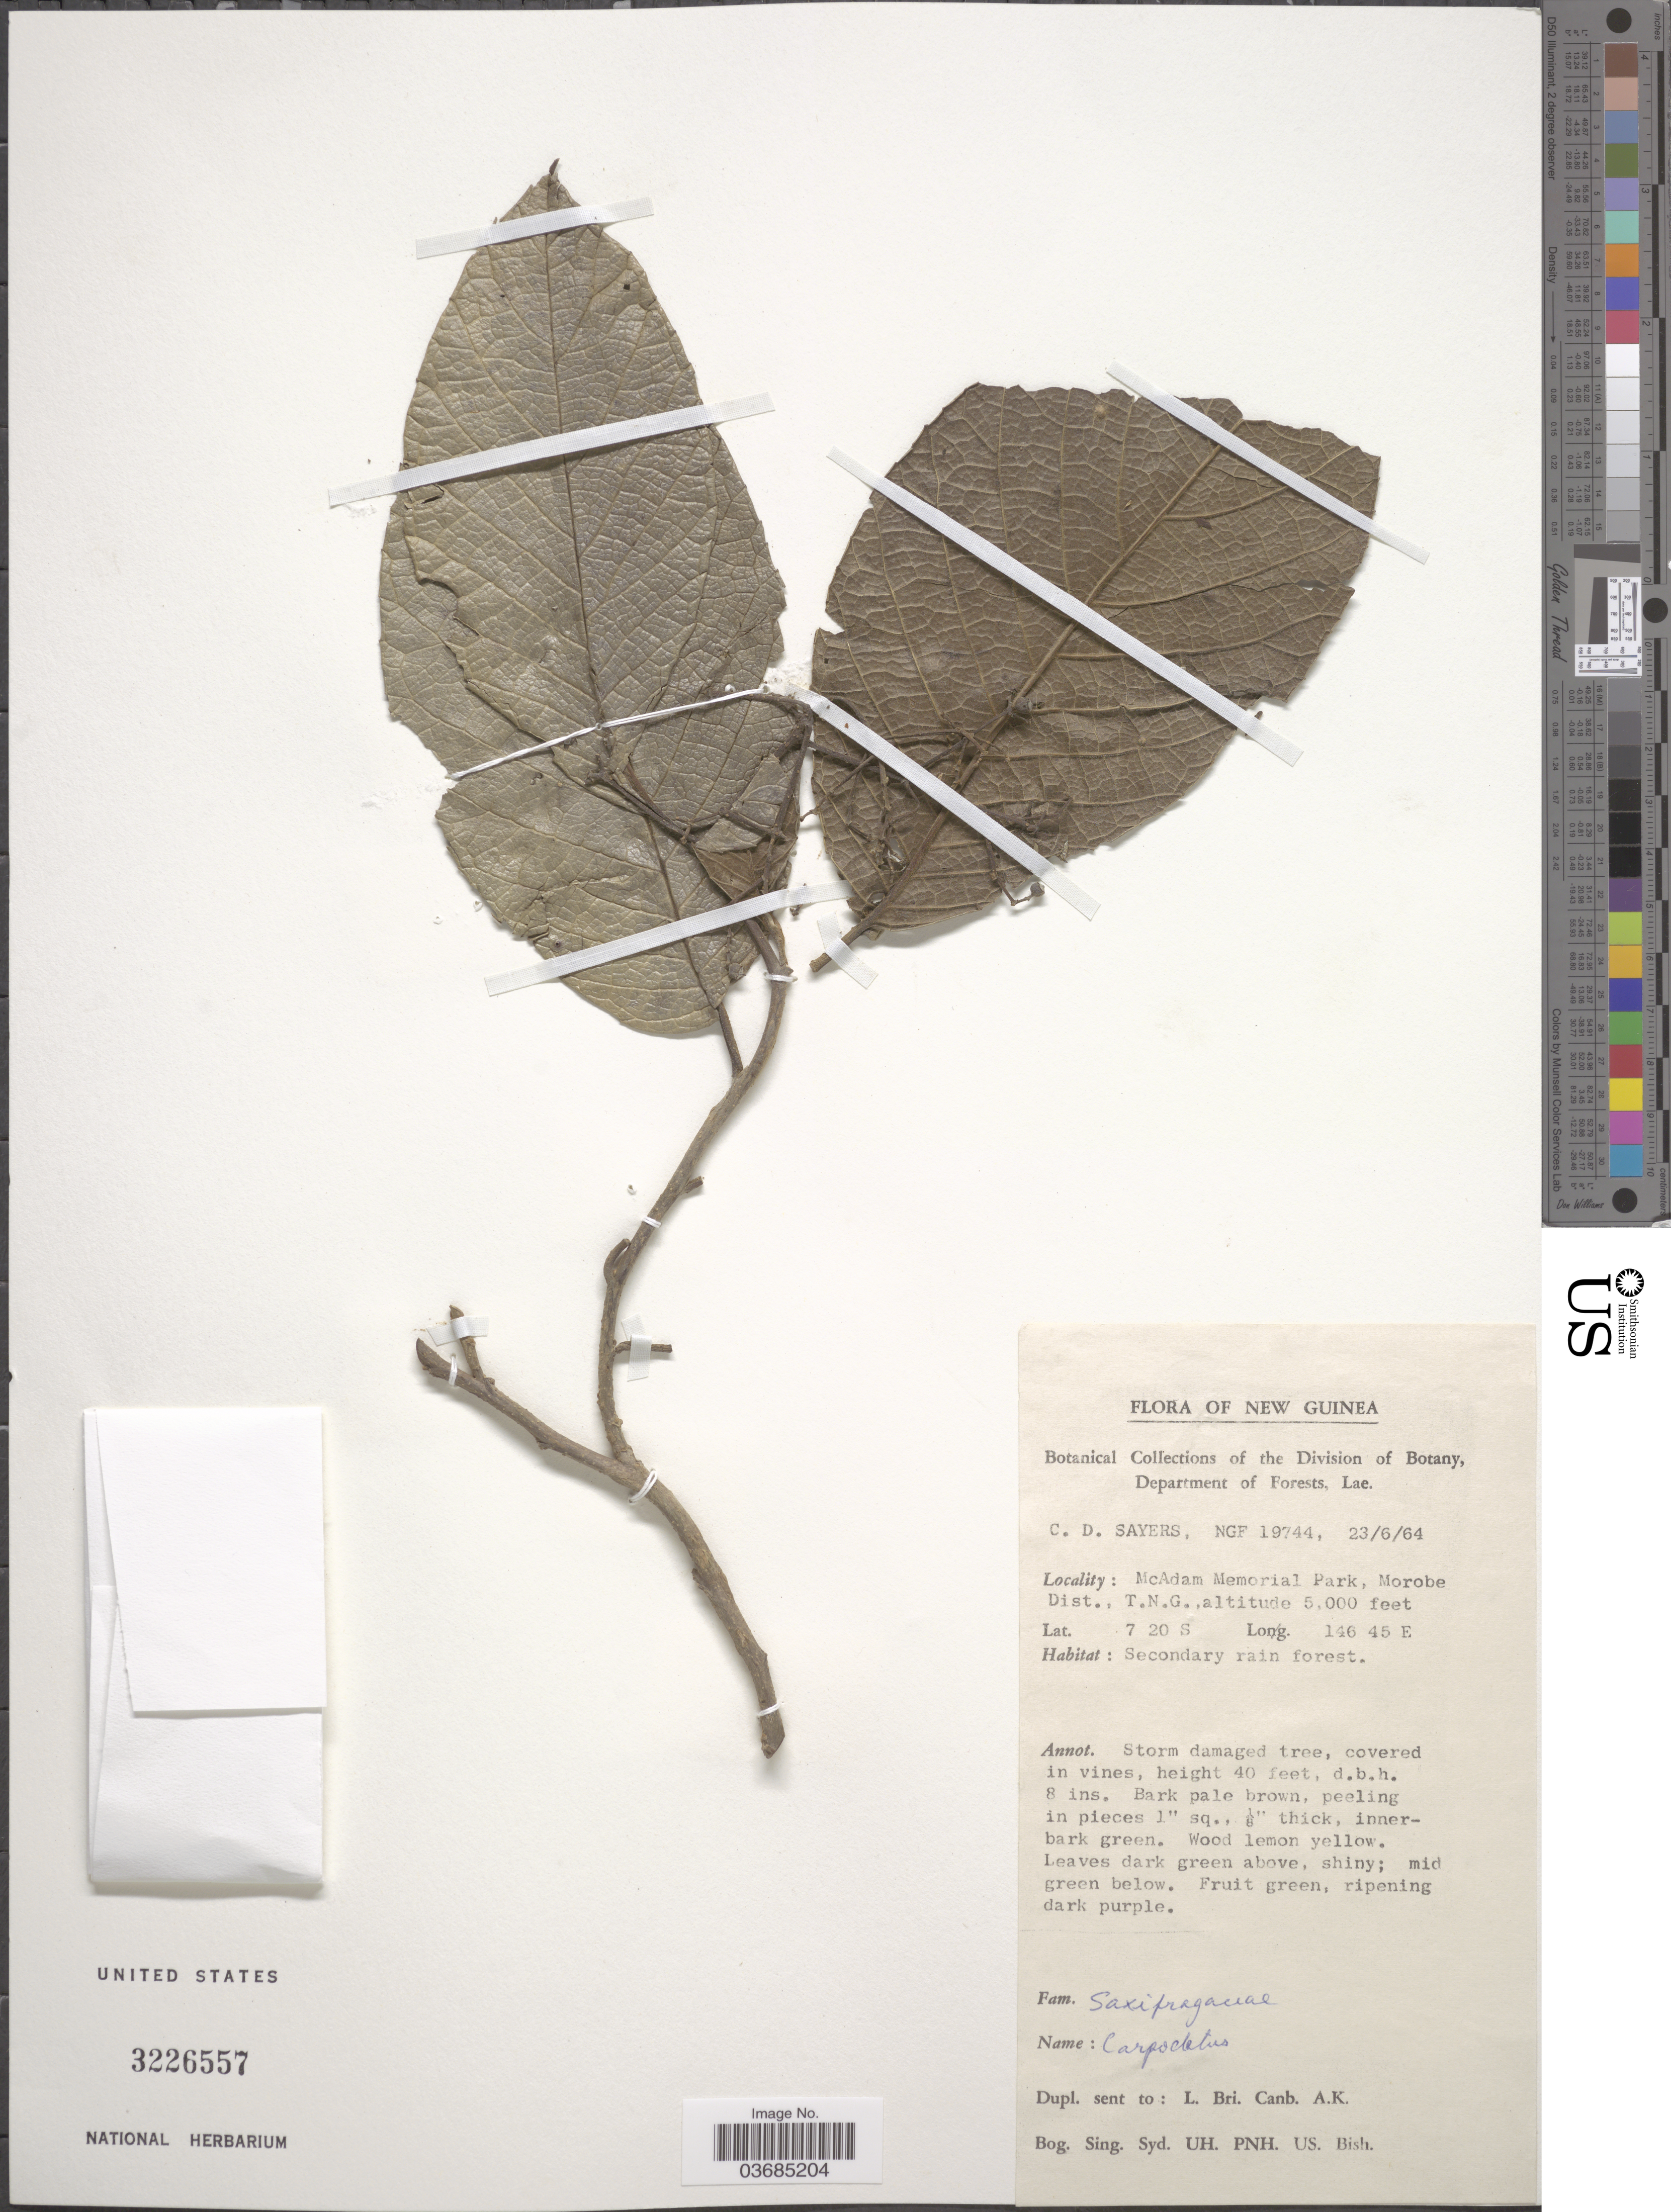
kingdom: Plantae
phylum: Tracheophyta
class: Magnoliopsida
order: Asterales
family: Rousseaceae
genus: Carpodetus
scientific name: Carpodetus sp.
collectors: C. Sayers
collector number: NGF 19744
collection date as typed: Transcribed d/m/y: 23/6/64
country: Papua New Guinea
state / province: Morobe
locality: New Guinea. McAdam Memorial Park, Morobe Dist., T.N.G.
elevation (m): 1524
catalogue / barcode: US 3226557